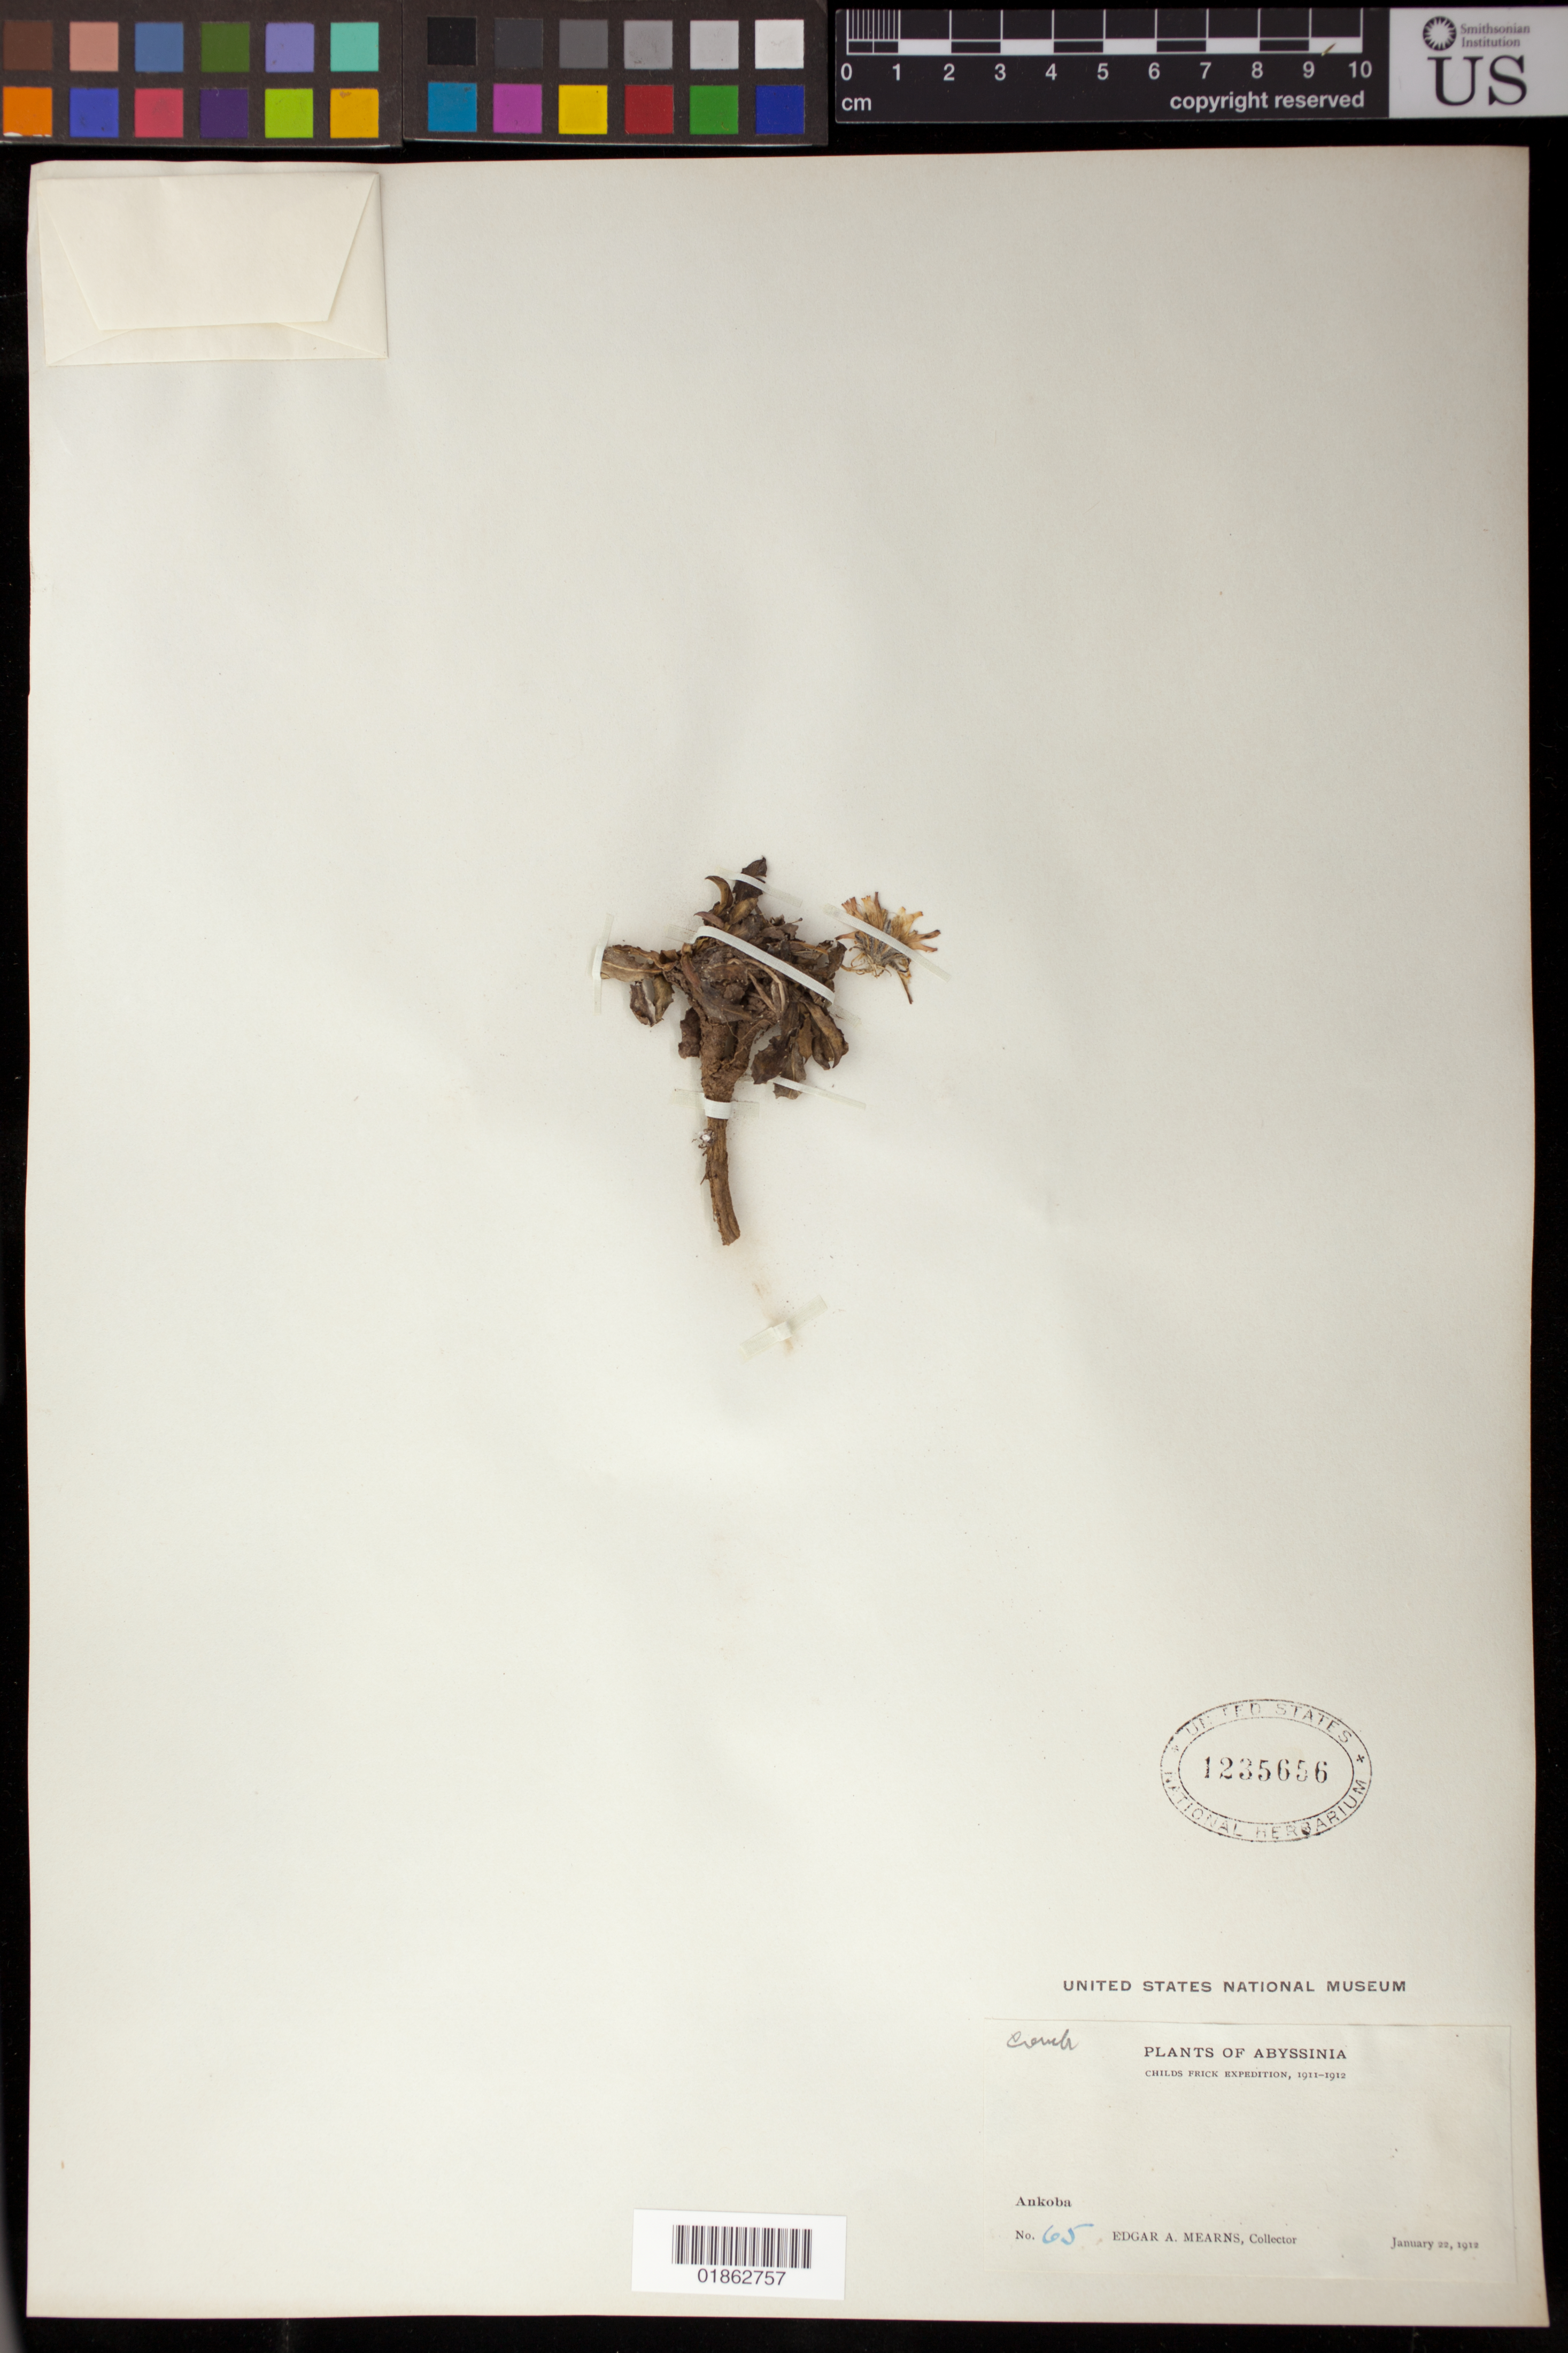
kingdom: Plantae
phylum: Tracheophyta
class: Magnoliopsida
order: Asterales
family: Asteraceae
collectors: E. A. Mearns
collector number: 65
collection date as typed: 22 Jan 1912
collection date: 1912-01-22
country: Ethiopia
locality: Ankoba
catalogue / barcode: US 1235656